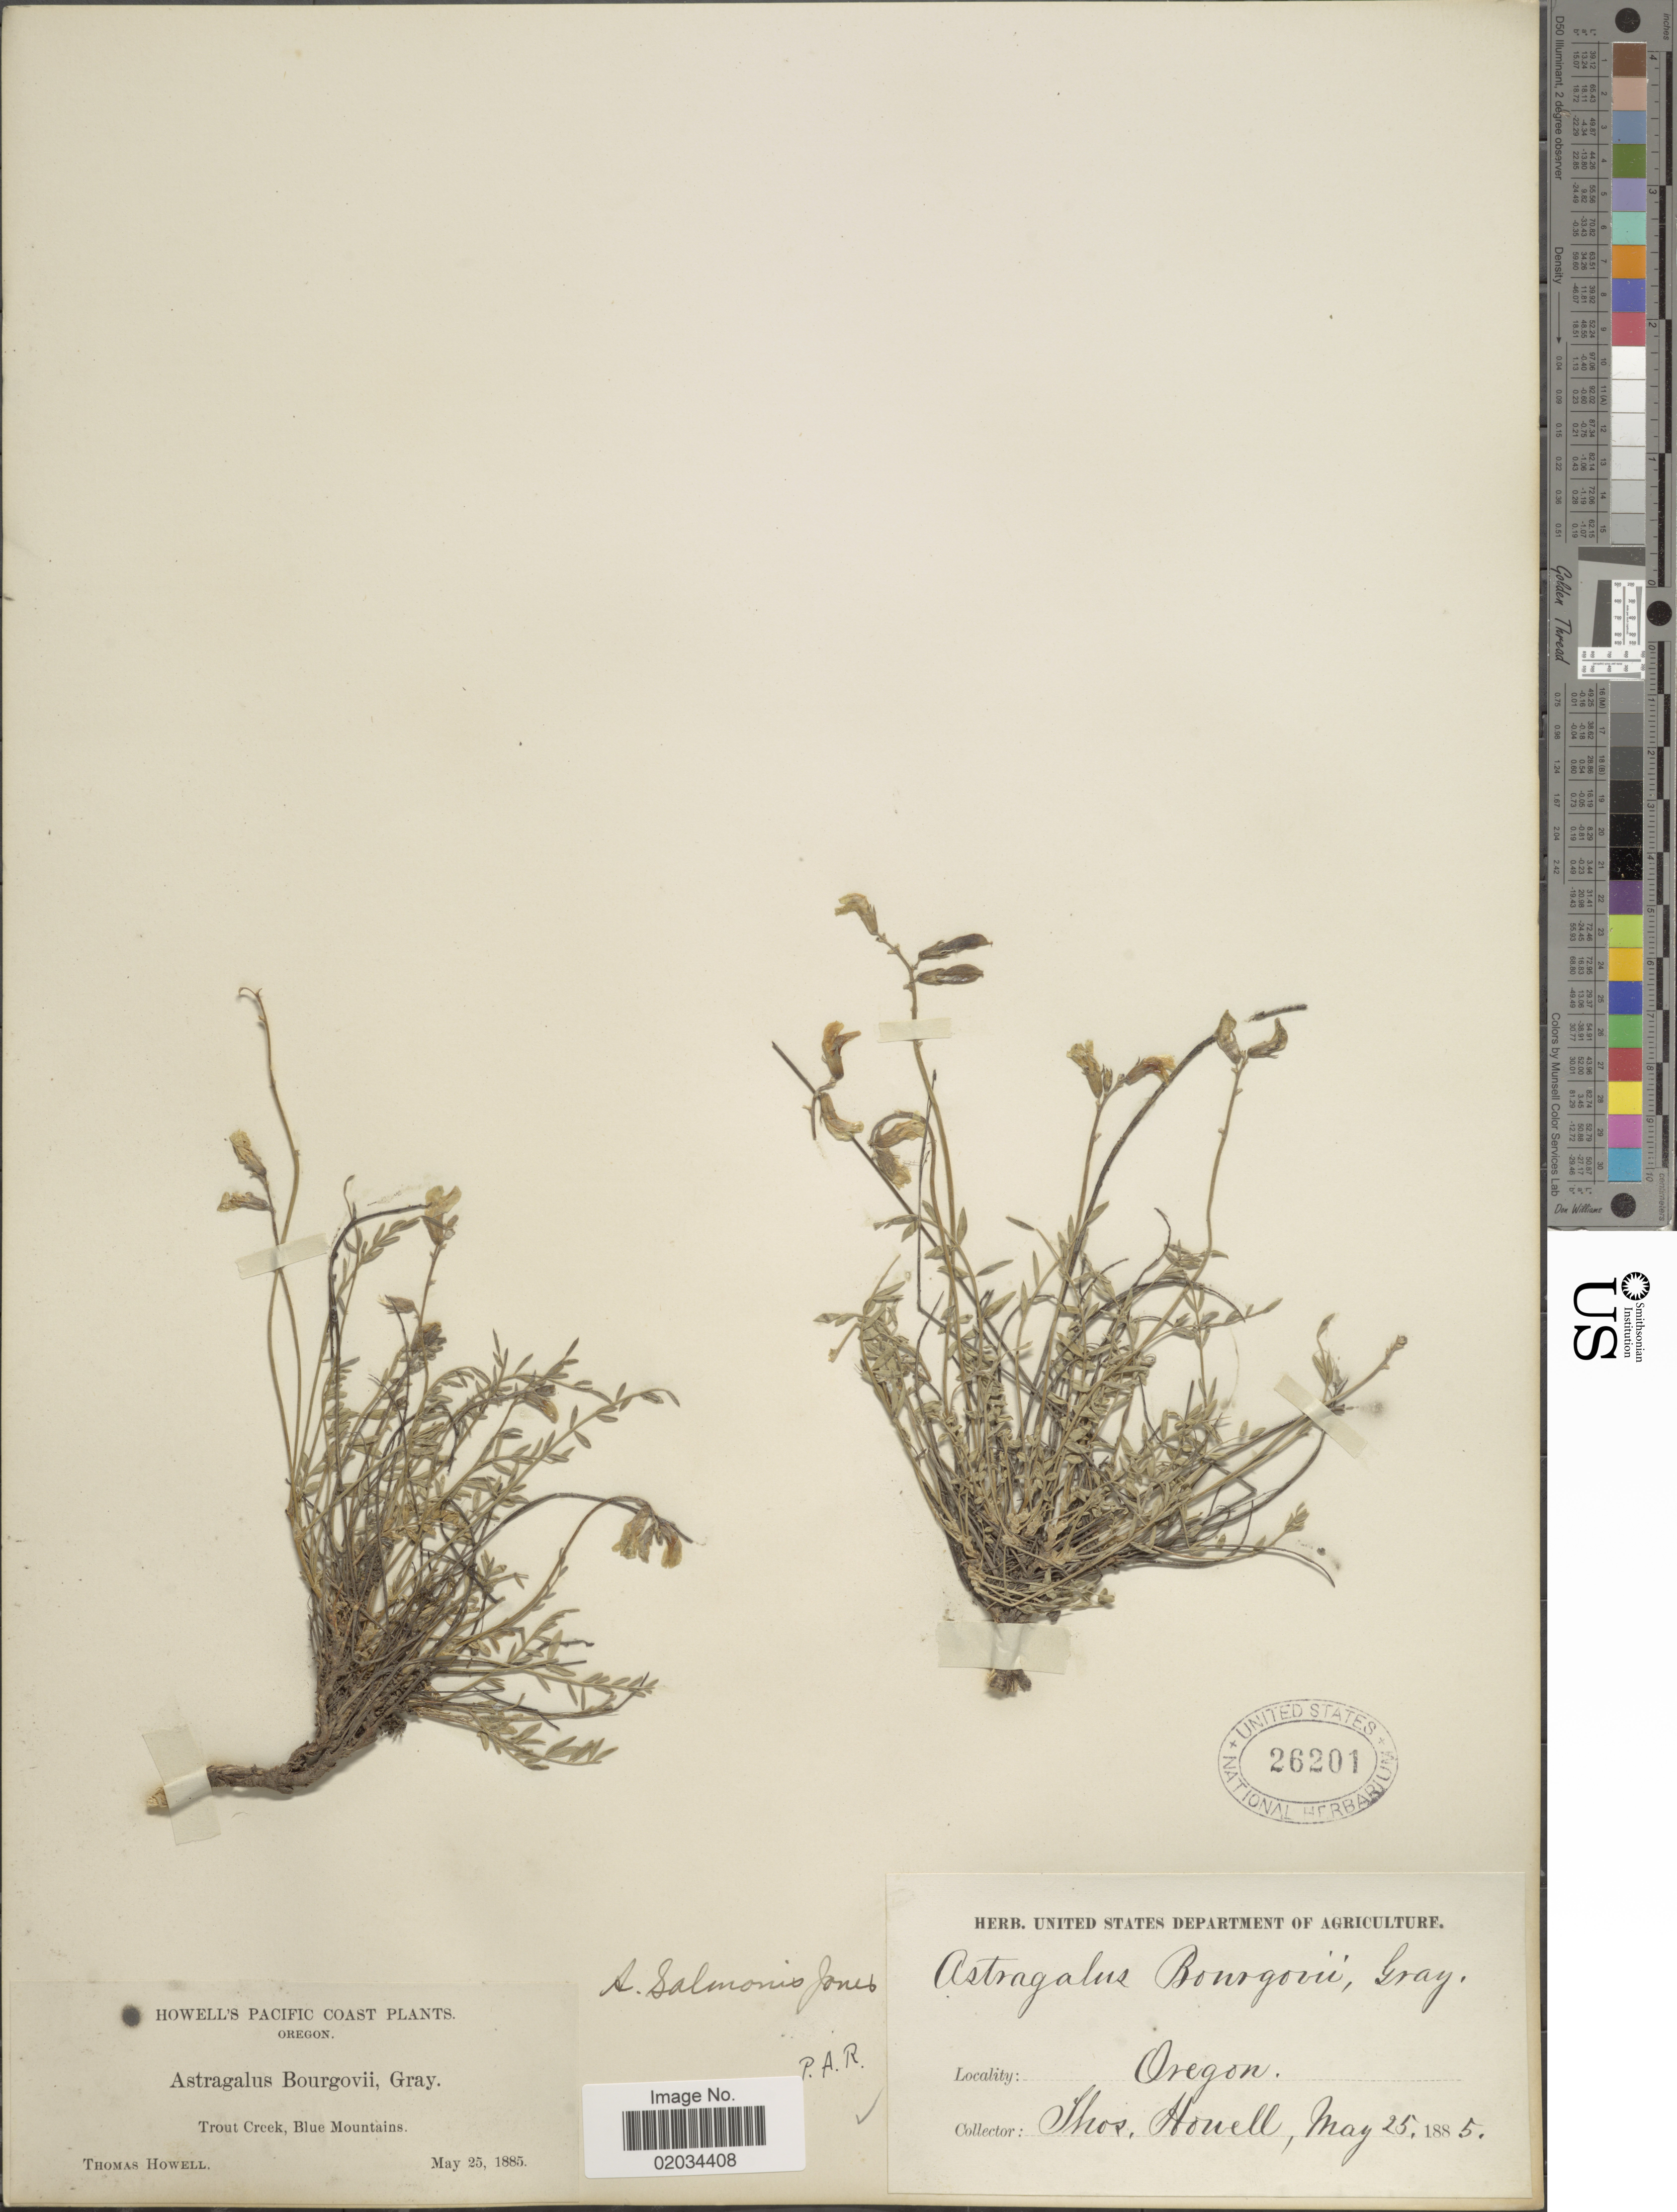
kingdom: Plantae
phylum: Tracheophyta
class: Magnoliopsida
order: Fabales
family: Fabaceae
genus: Astragalus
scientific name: Astragalus salmonis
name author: M.E. Jones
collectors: T. Howell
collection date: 1885-05-25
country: United States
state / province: Oregon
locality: Pacific Coast, Trout Creek, Blue Mountains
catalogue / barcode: US 26201